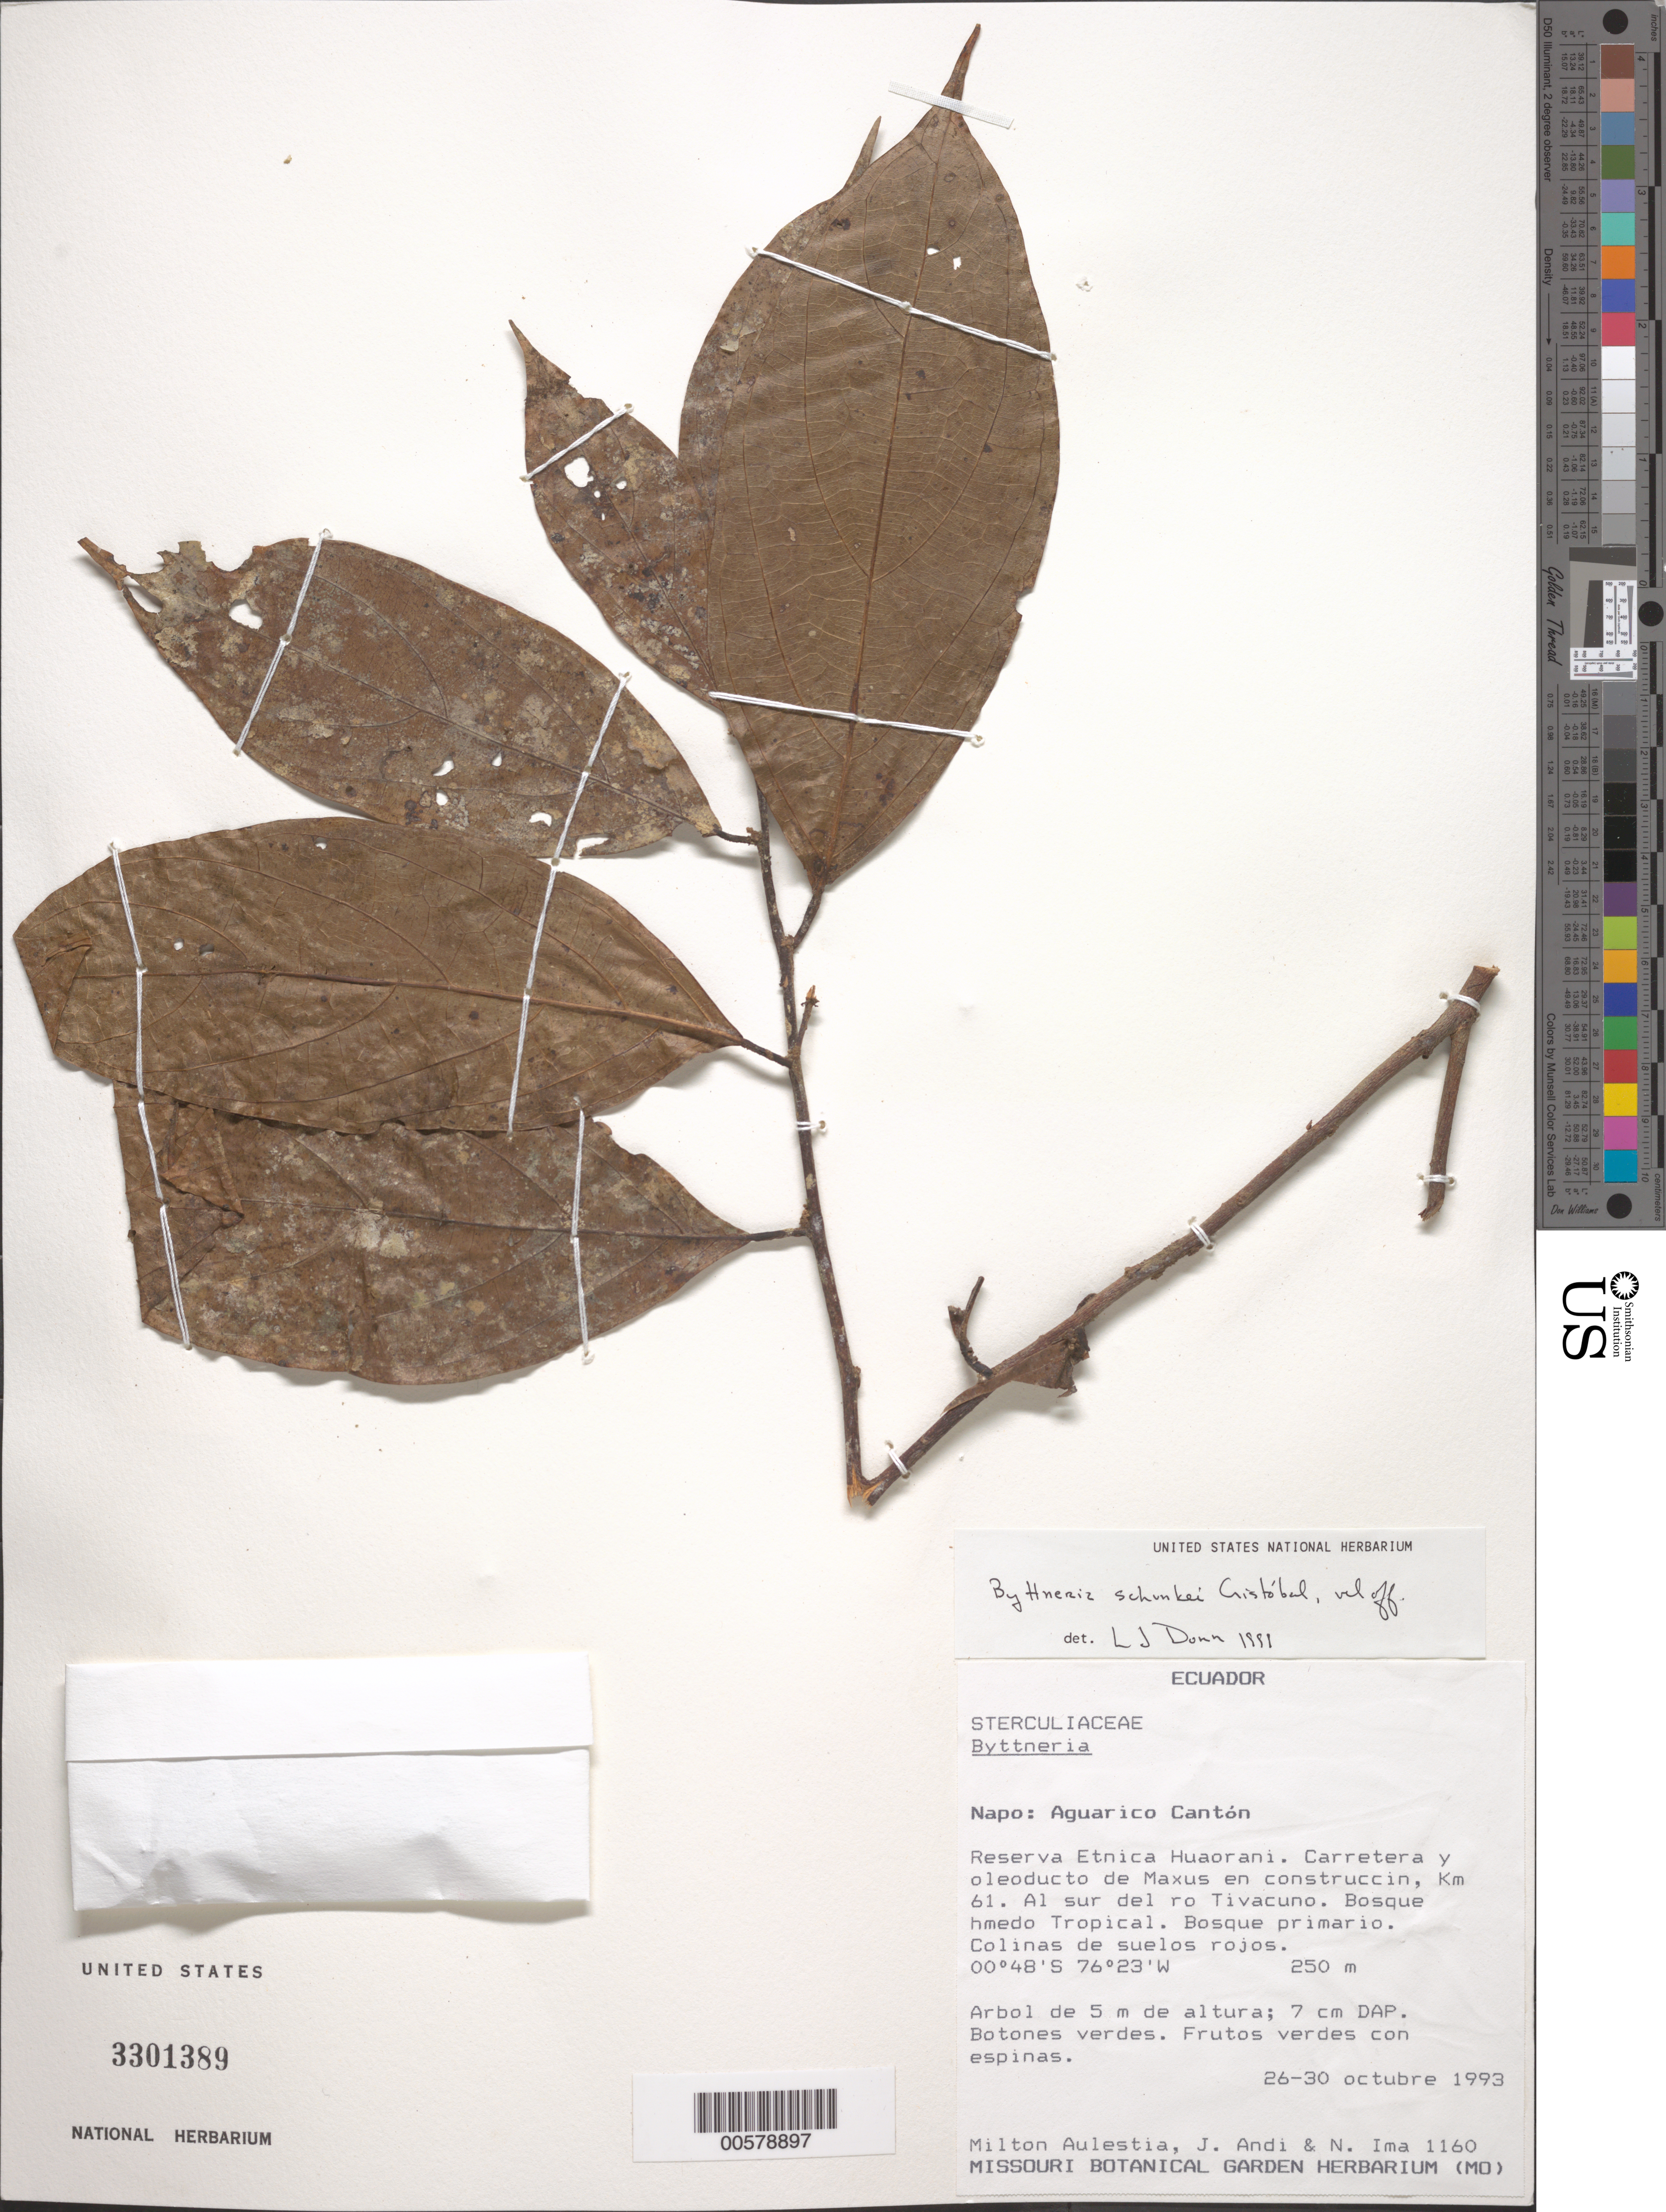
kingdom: Plantae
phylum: Tracheophyta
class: Magnoliopsida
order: Malvales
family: Malvaceae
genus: Byttneria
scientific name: Byttneria schunkei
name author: Cristóbal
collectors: M. Aulestia, J. Andi & N. Ima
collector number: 1160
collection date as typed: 26 Oct 1993 to 30 Oct 1993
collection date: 1993-10-26/1993-10-30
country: Ecuador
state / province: Napo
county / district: Aguarico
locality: Reserva Etnica Huaorani. Carretera y oleoducto de Maxus en construccion, km 61, al sur del ro Tivacuna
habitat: Bosque primario. Colinas de suelos rojas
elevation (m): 250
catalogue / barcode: US 3301389